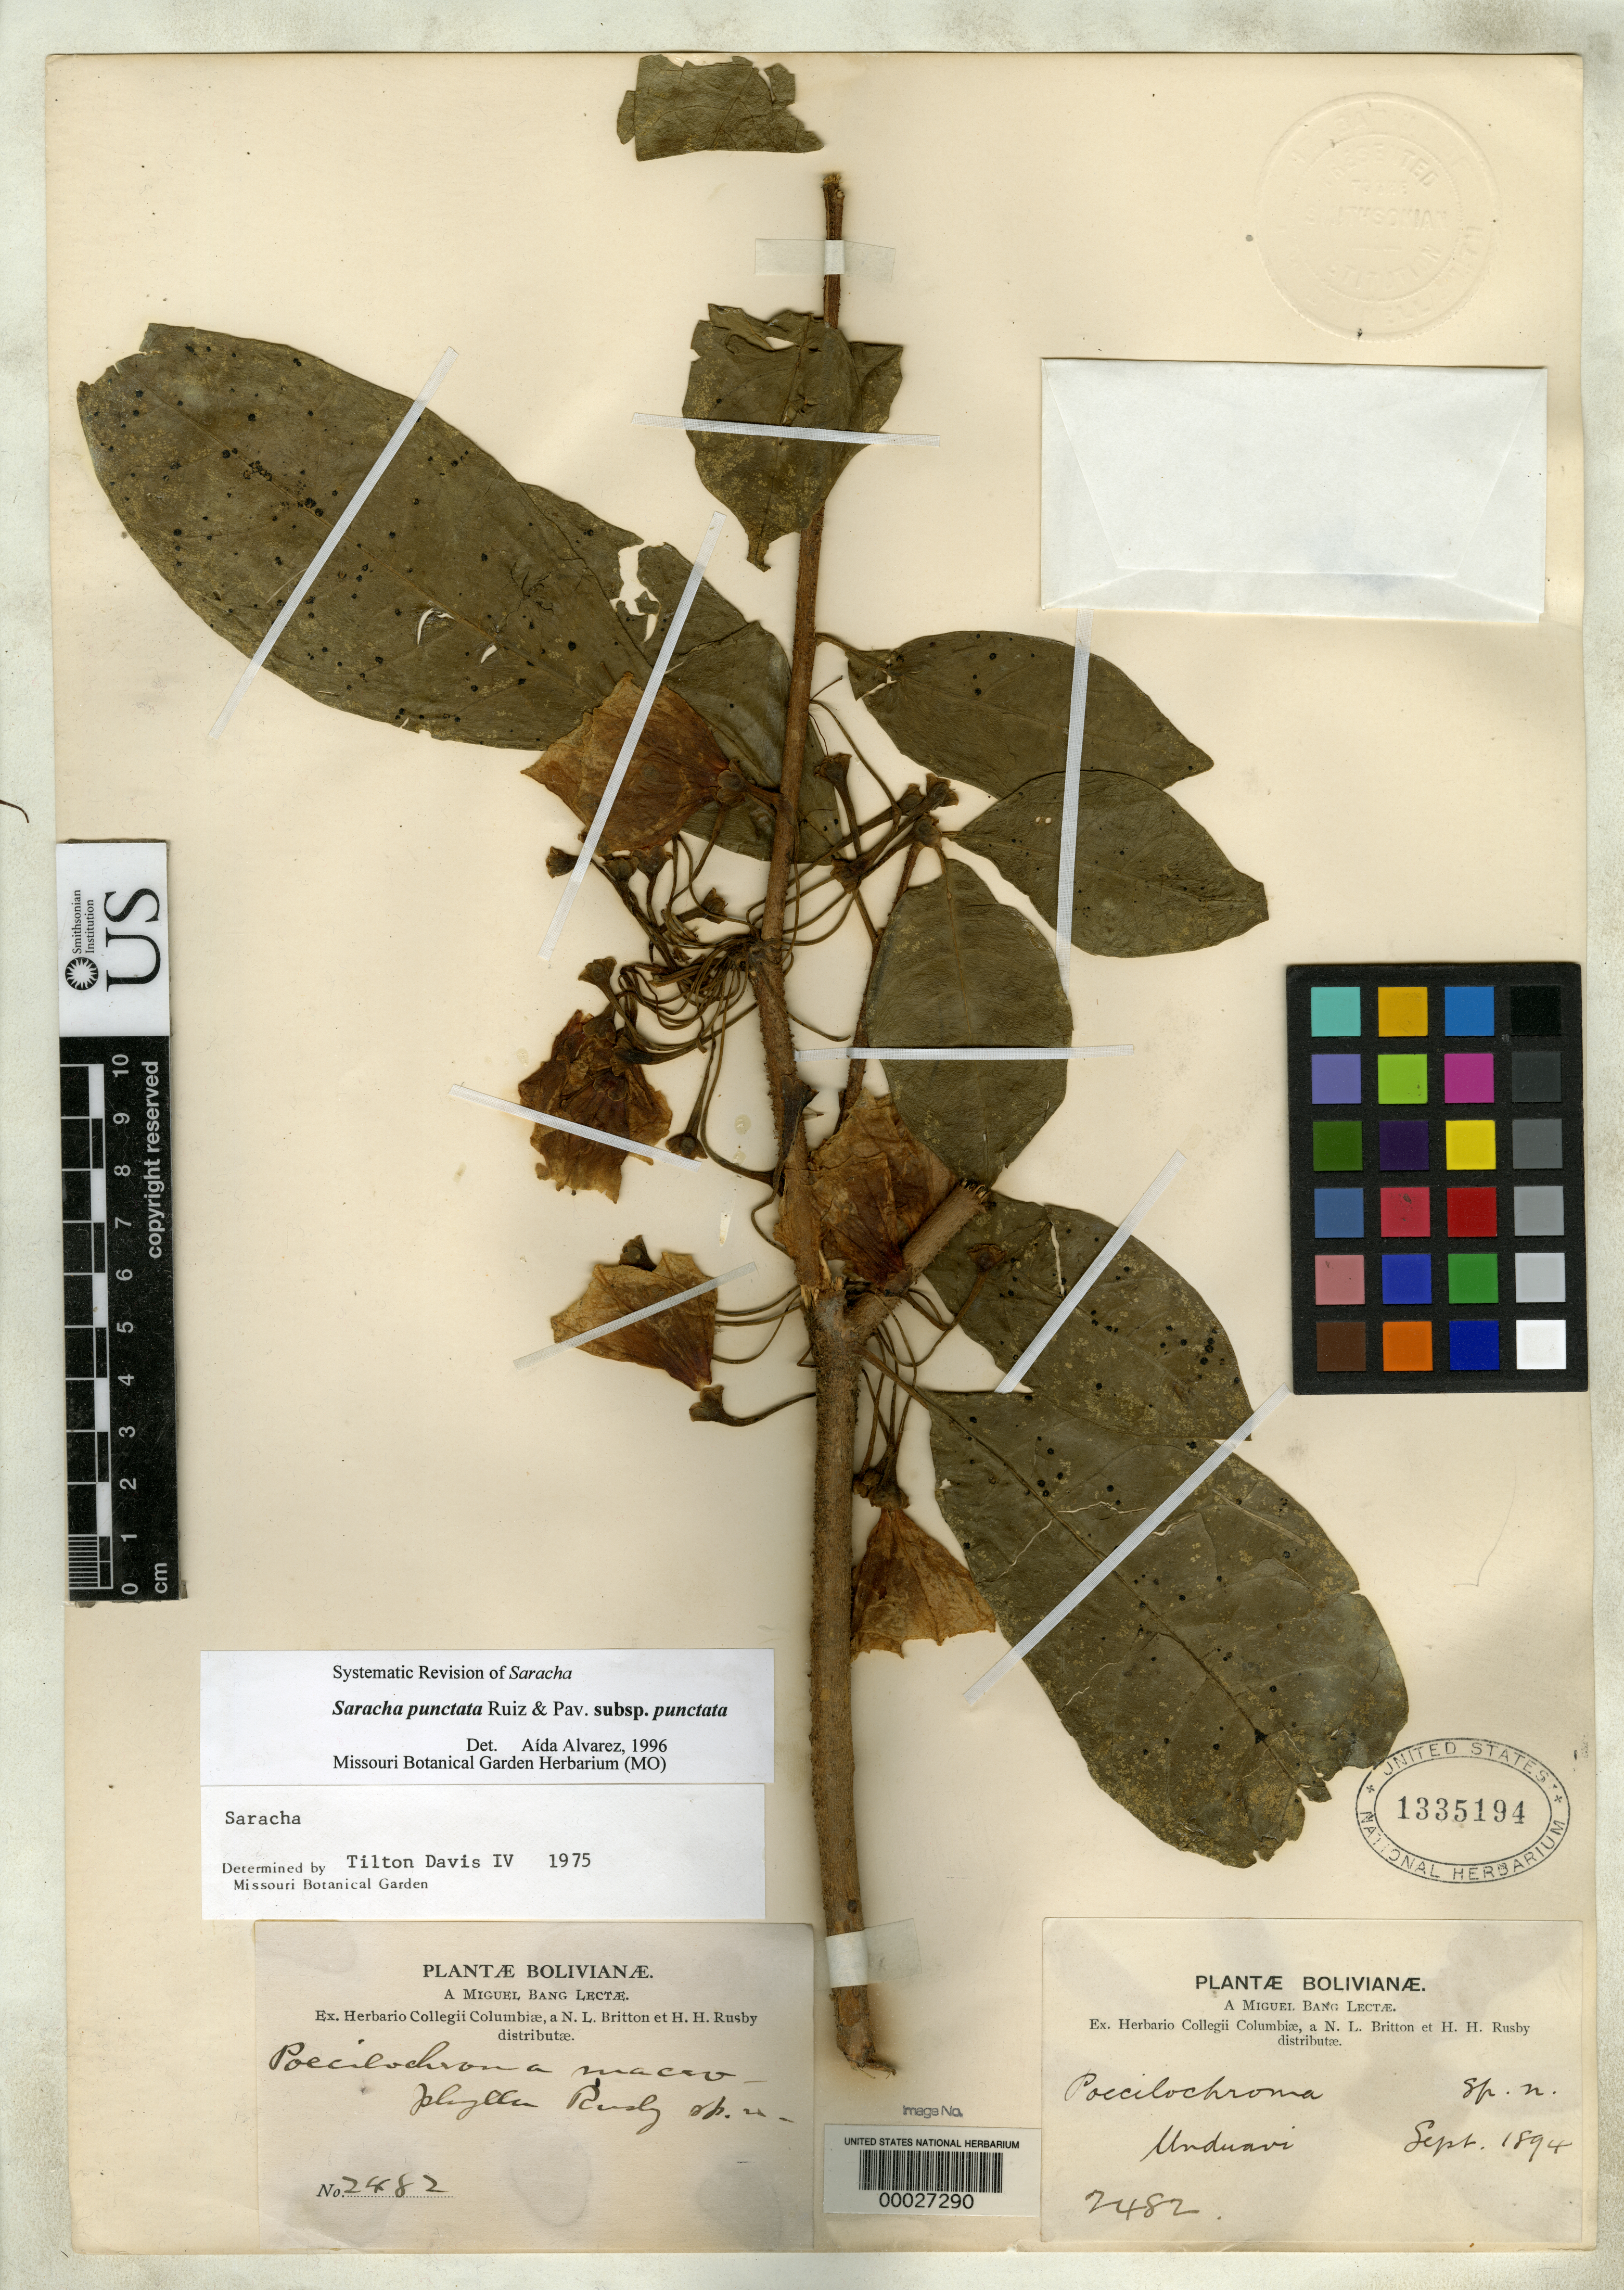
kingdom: Plantae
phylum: Tracheophyta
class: Magnoliopsida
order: Solanales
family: Solanaceae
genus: Poecilochroma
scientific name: Poecilochroma macrophylla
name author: Rusby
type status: Isotype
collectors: M. Bang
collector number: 2482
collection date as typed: Sep 1894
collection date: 1894-09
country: Bolivia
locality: Unduavi.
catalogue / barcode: US 1335194